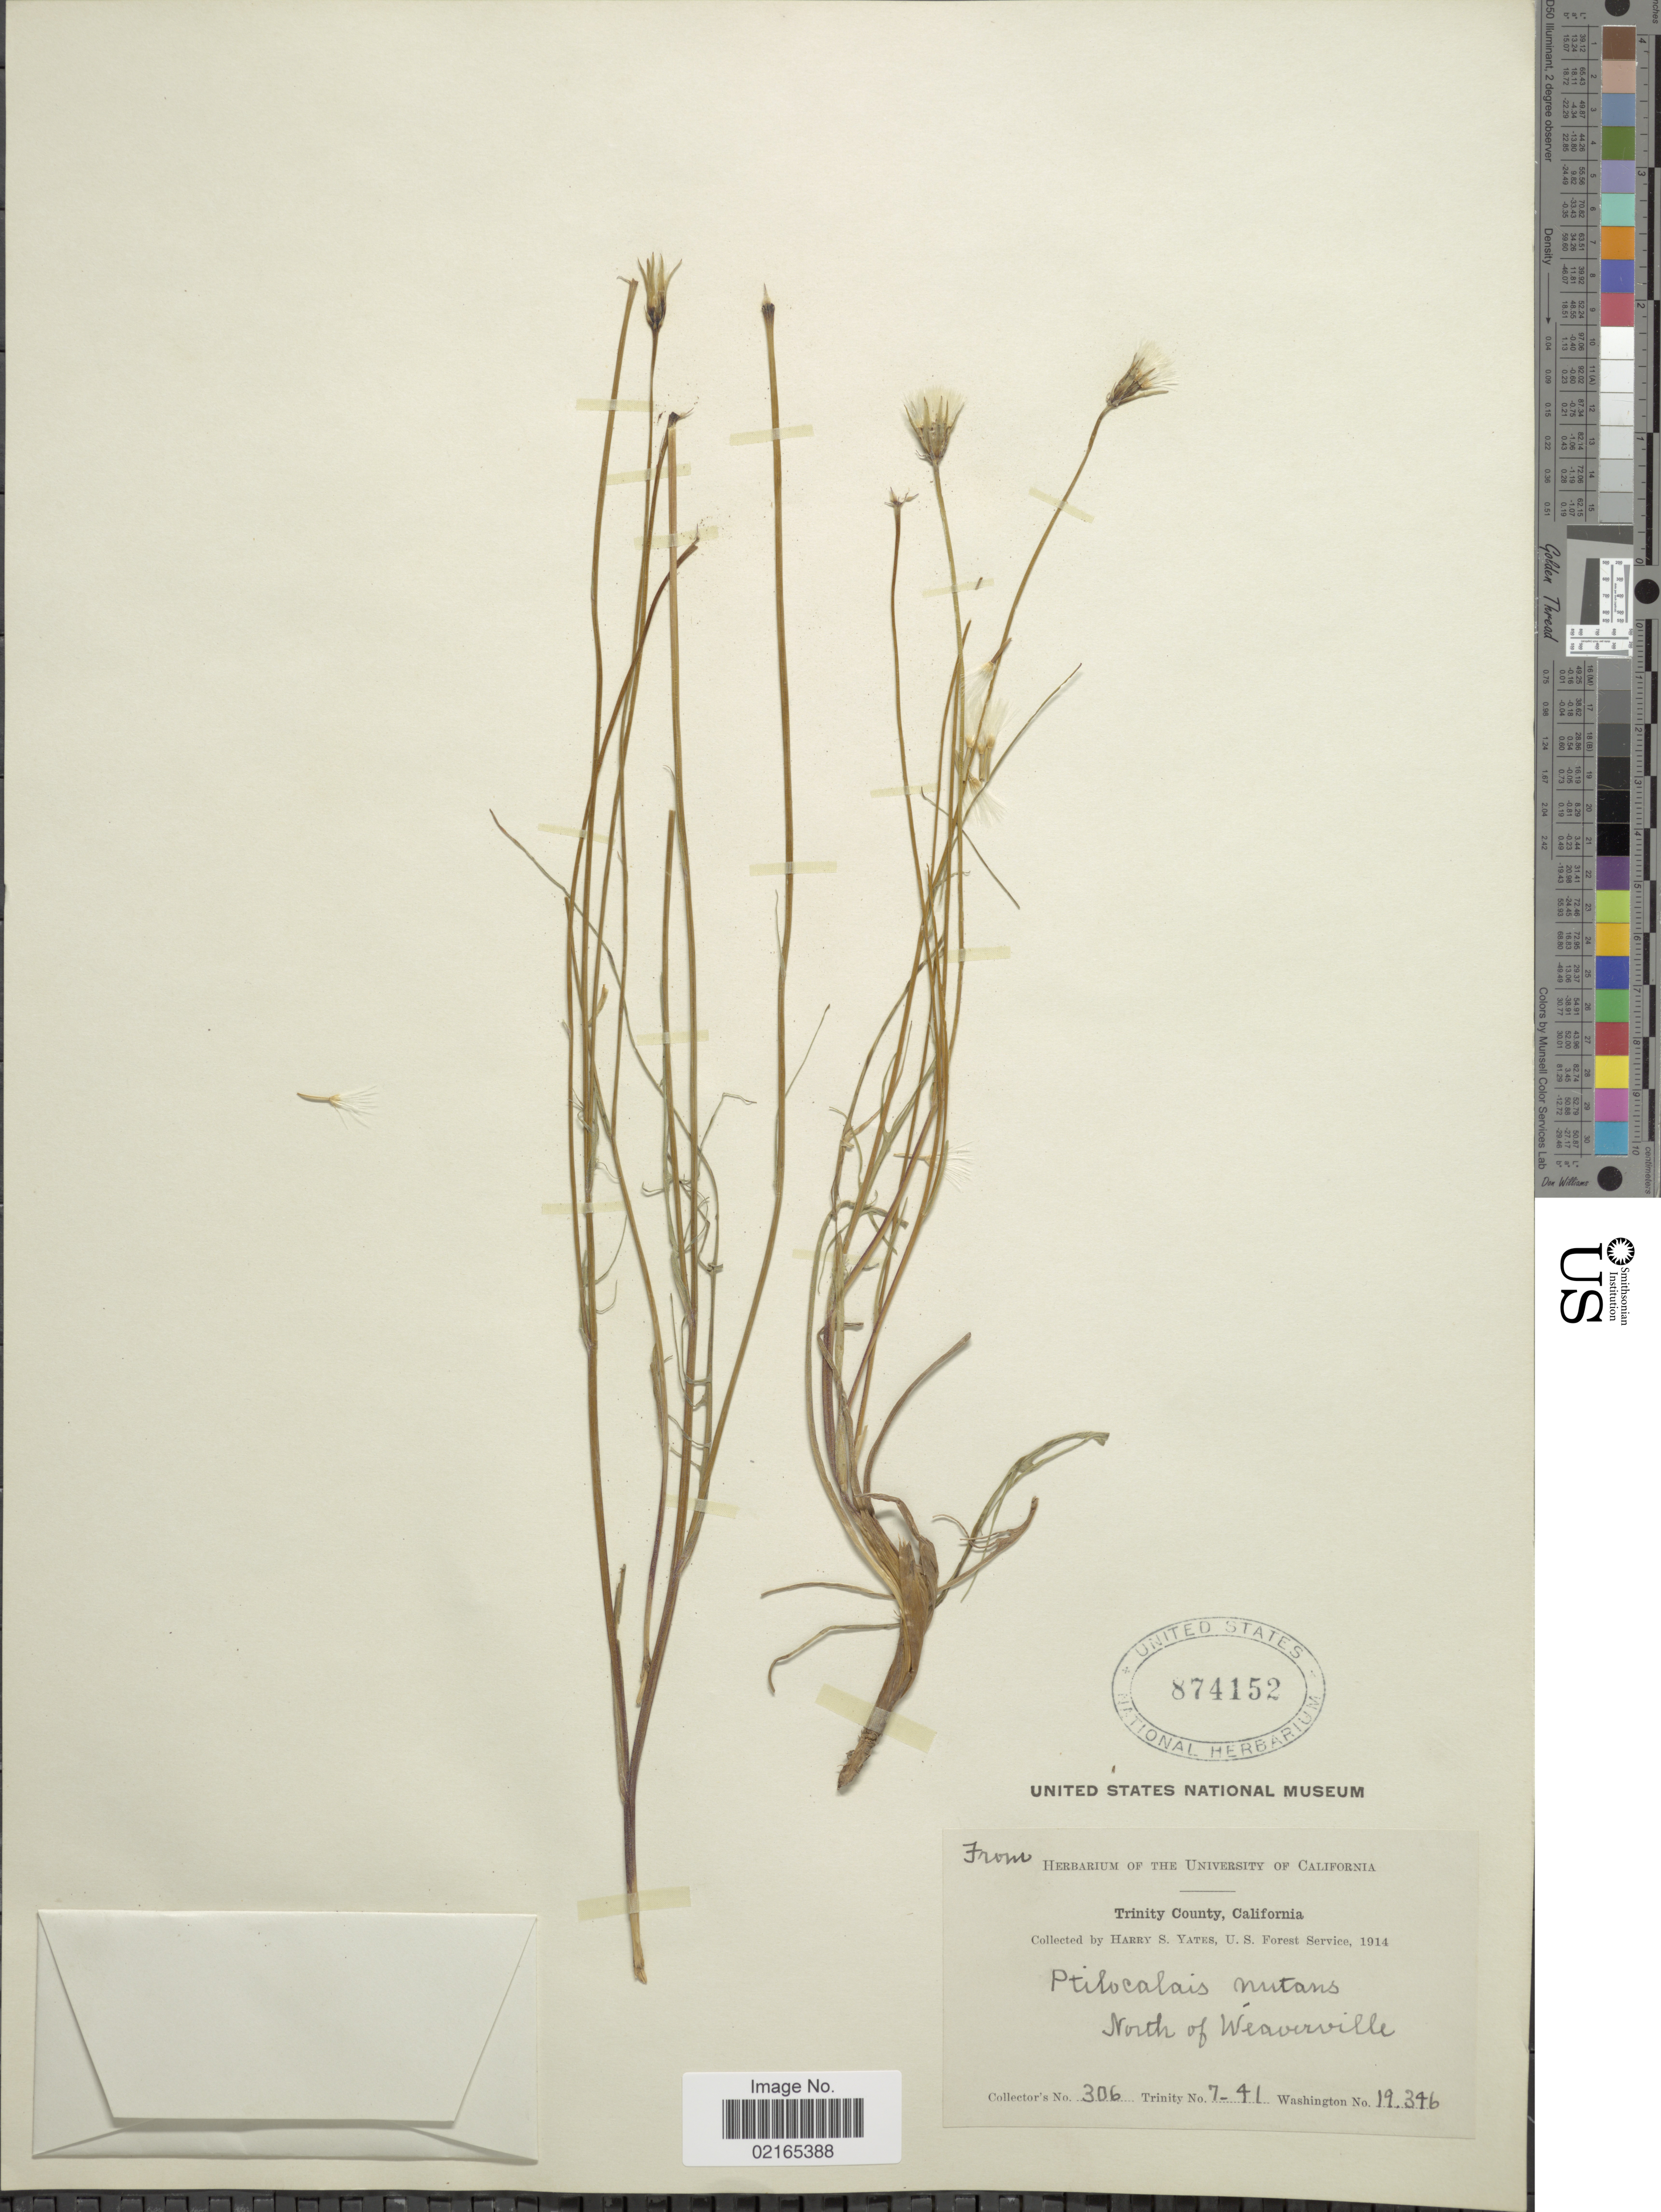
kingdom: Plantae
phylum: Tracheophyta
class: Magnoliopsida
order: Asterales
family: Asteraceae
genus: Microseris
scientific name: Microseris nutans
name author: (Hook.) Sch. Bip.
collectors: H. S. Yates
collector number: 306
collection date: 1914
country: United States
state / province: California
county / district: Trinity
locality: Trinity County, north of Weaverville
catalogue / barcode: US 874152